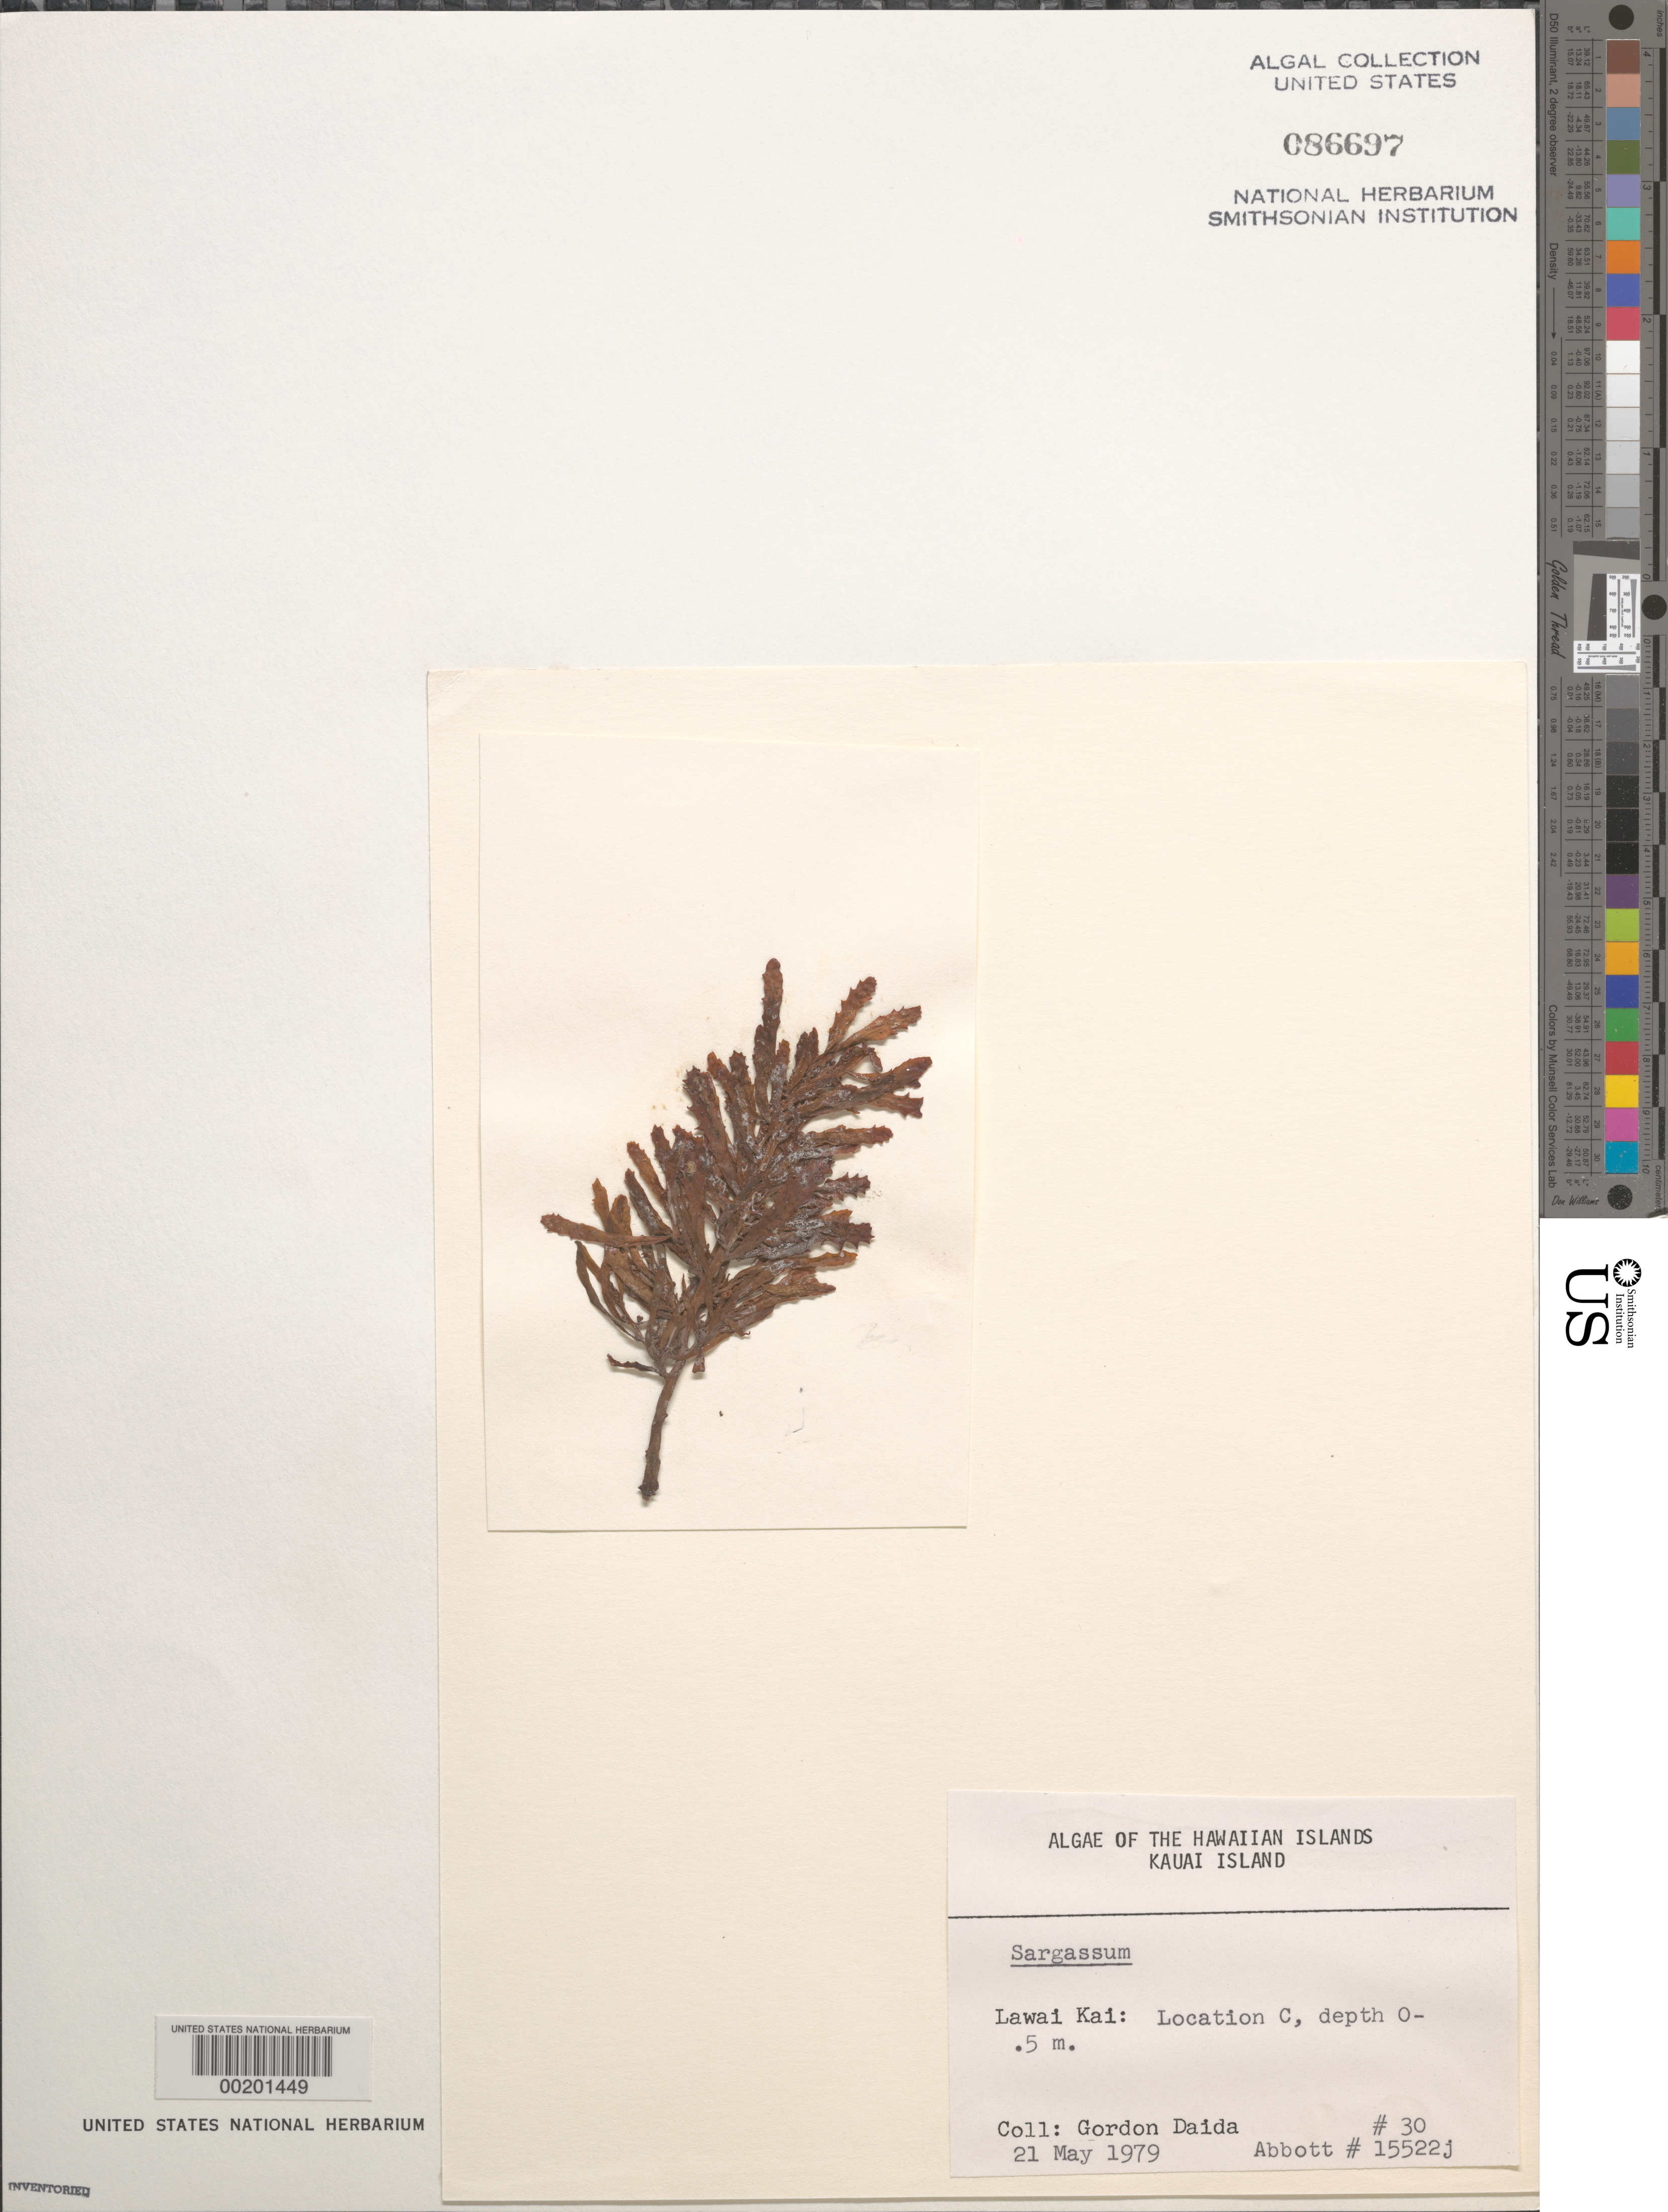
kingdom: Chromista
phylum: Ochrophyta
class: Phaeophyceae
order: Fucales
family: Sargassaceae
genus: Sargassum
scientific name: Sargassum sp.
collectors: G. Daida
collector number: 30 & IAA 15522J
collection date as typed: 21 May 1979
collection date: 1979-05-21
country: United States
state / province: Hawaii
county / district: Kauai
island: Kaua'i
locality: Lawai Kai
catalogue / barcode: US 86697